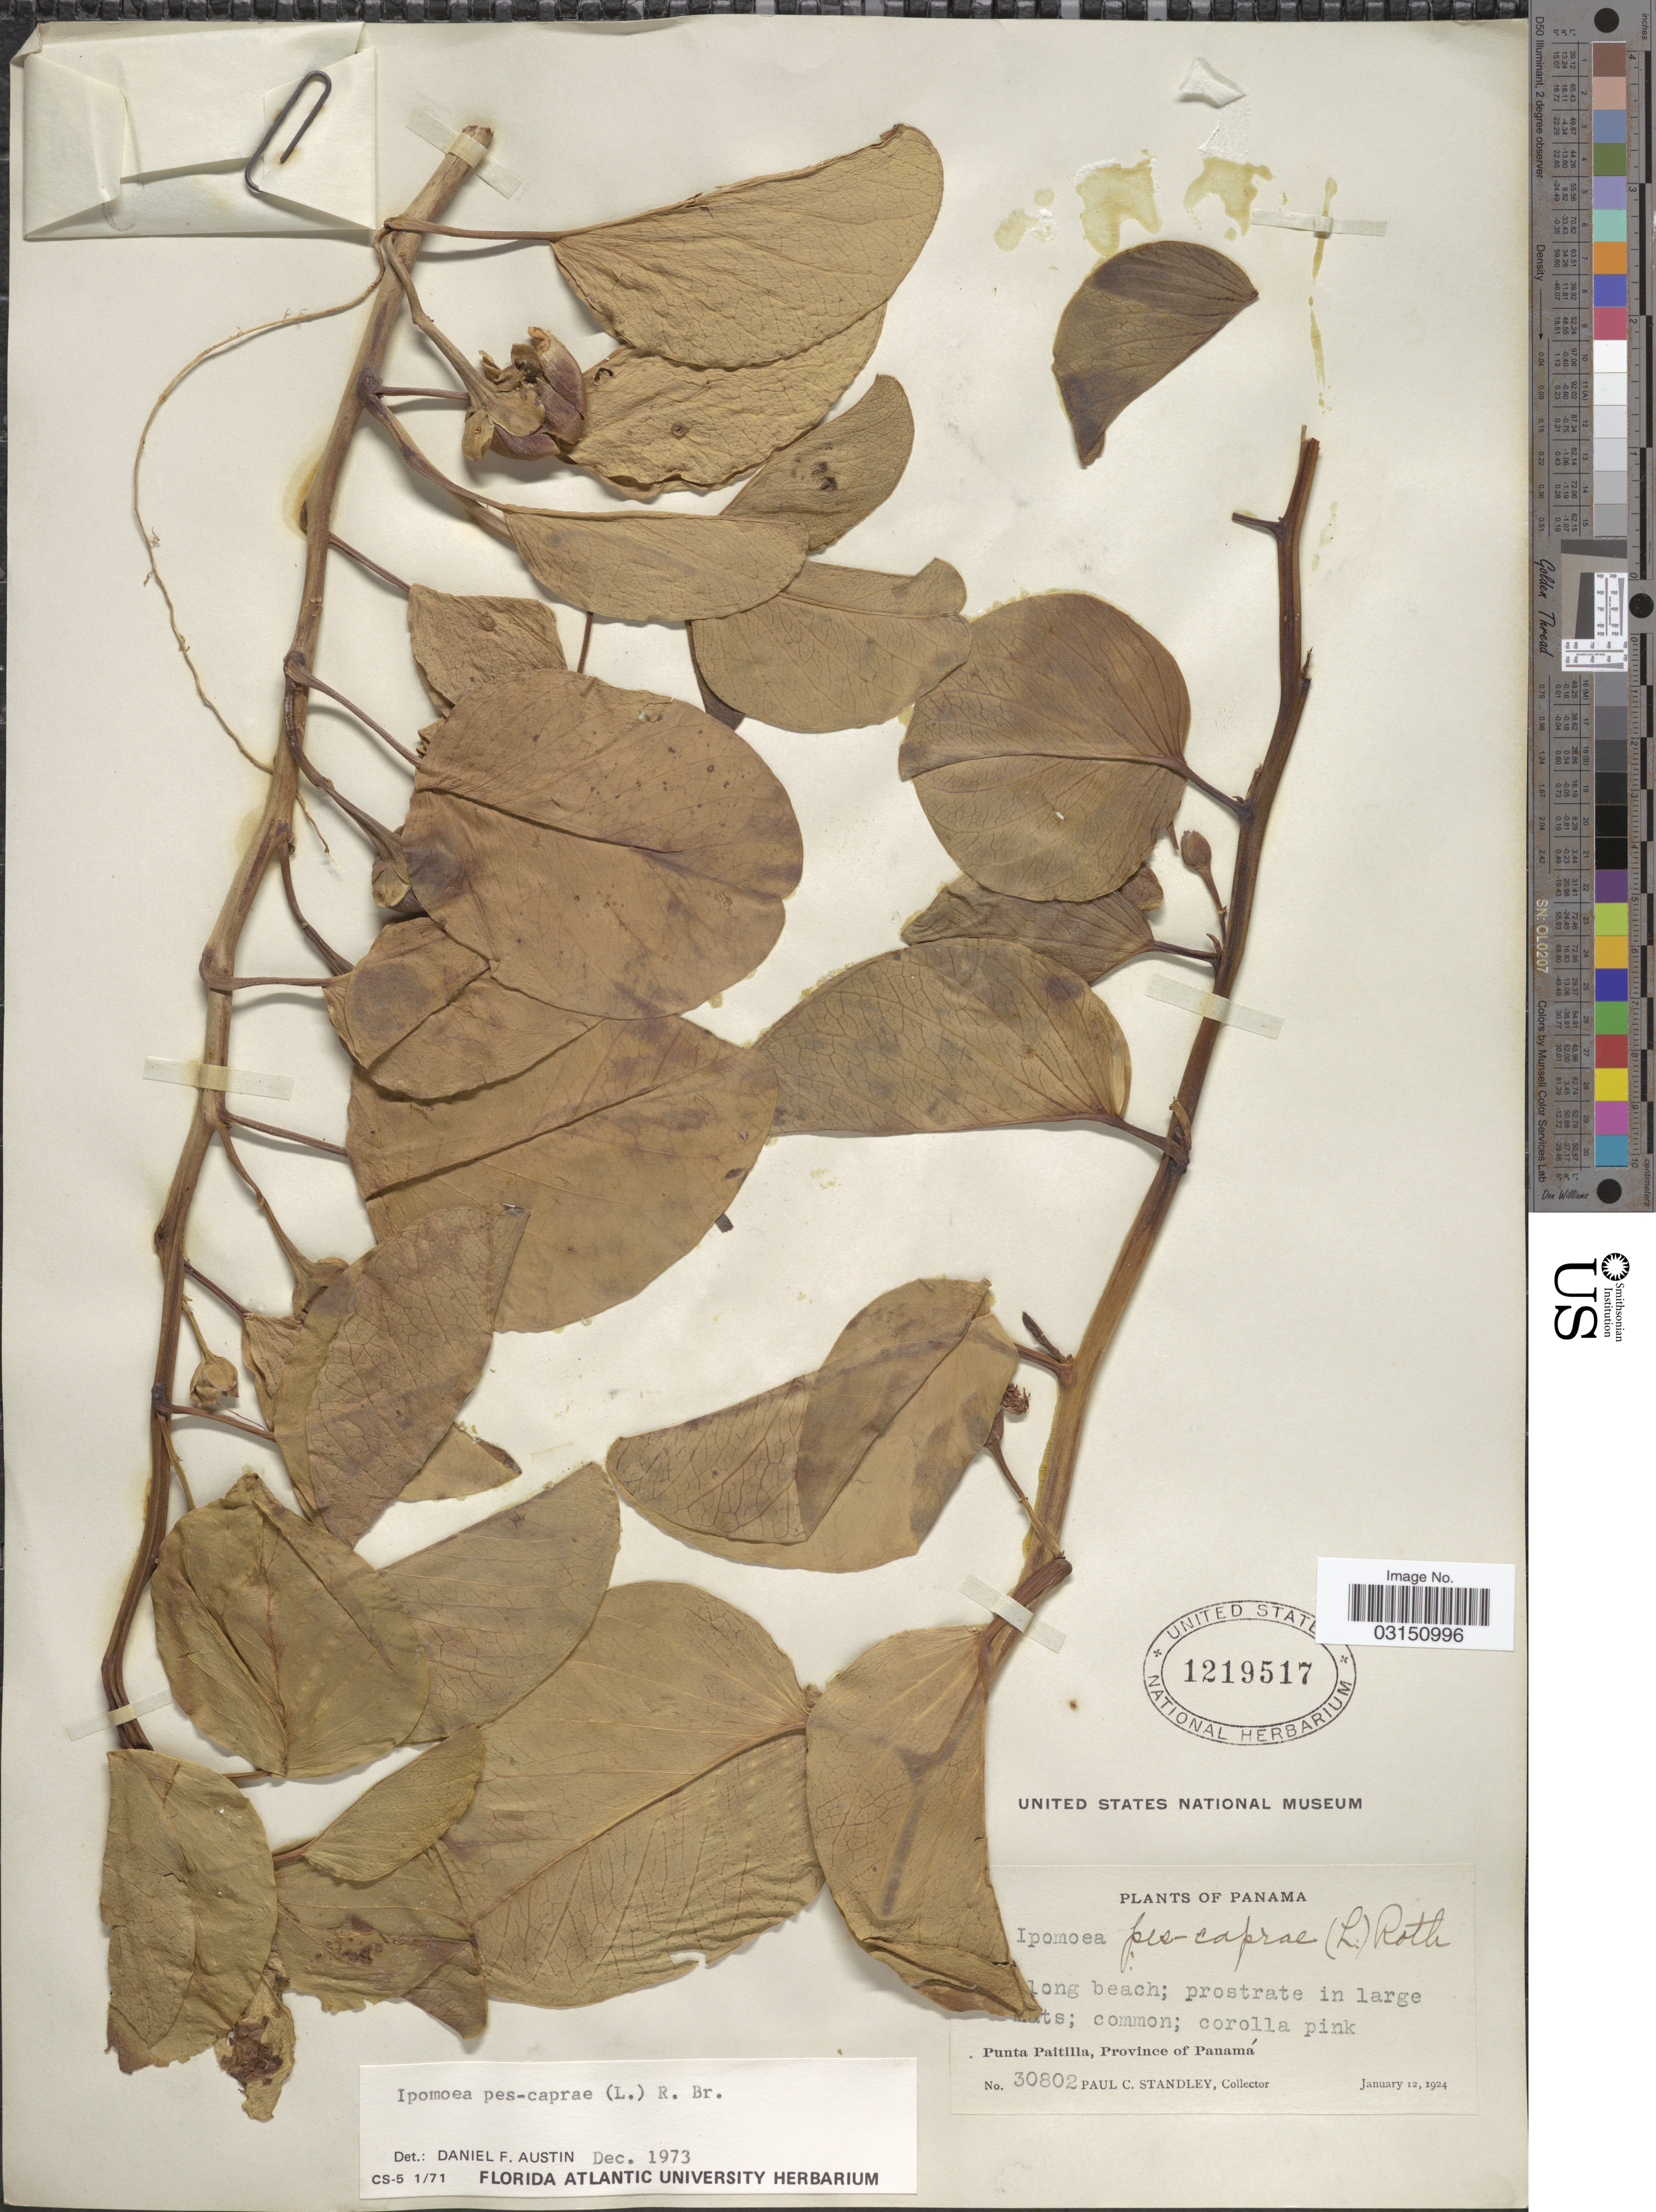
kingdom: Plantae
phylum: Tracheophyta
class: Magnoliopsida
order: Solanales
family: Convolvulaceae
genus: Ipomoea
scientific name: Ipomoea pes-caprae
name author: (L.) R. Br.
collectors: P. C. Standley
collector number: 30802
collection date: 1924-01-12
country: Panama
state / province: Panamá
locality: Along beach. Punta Paitilla.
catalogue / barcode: US 1219517